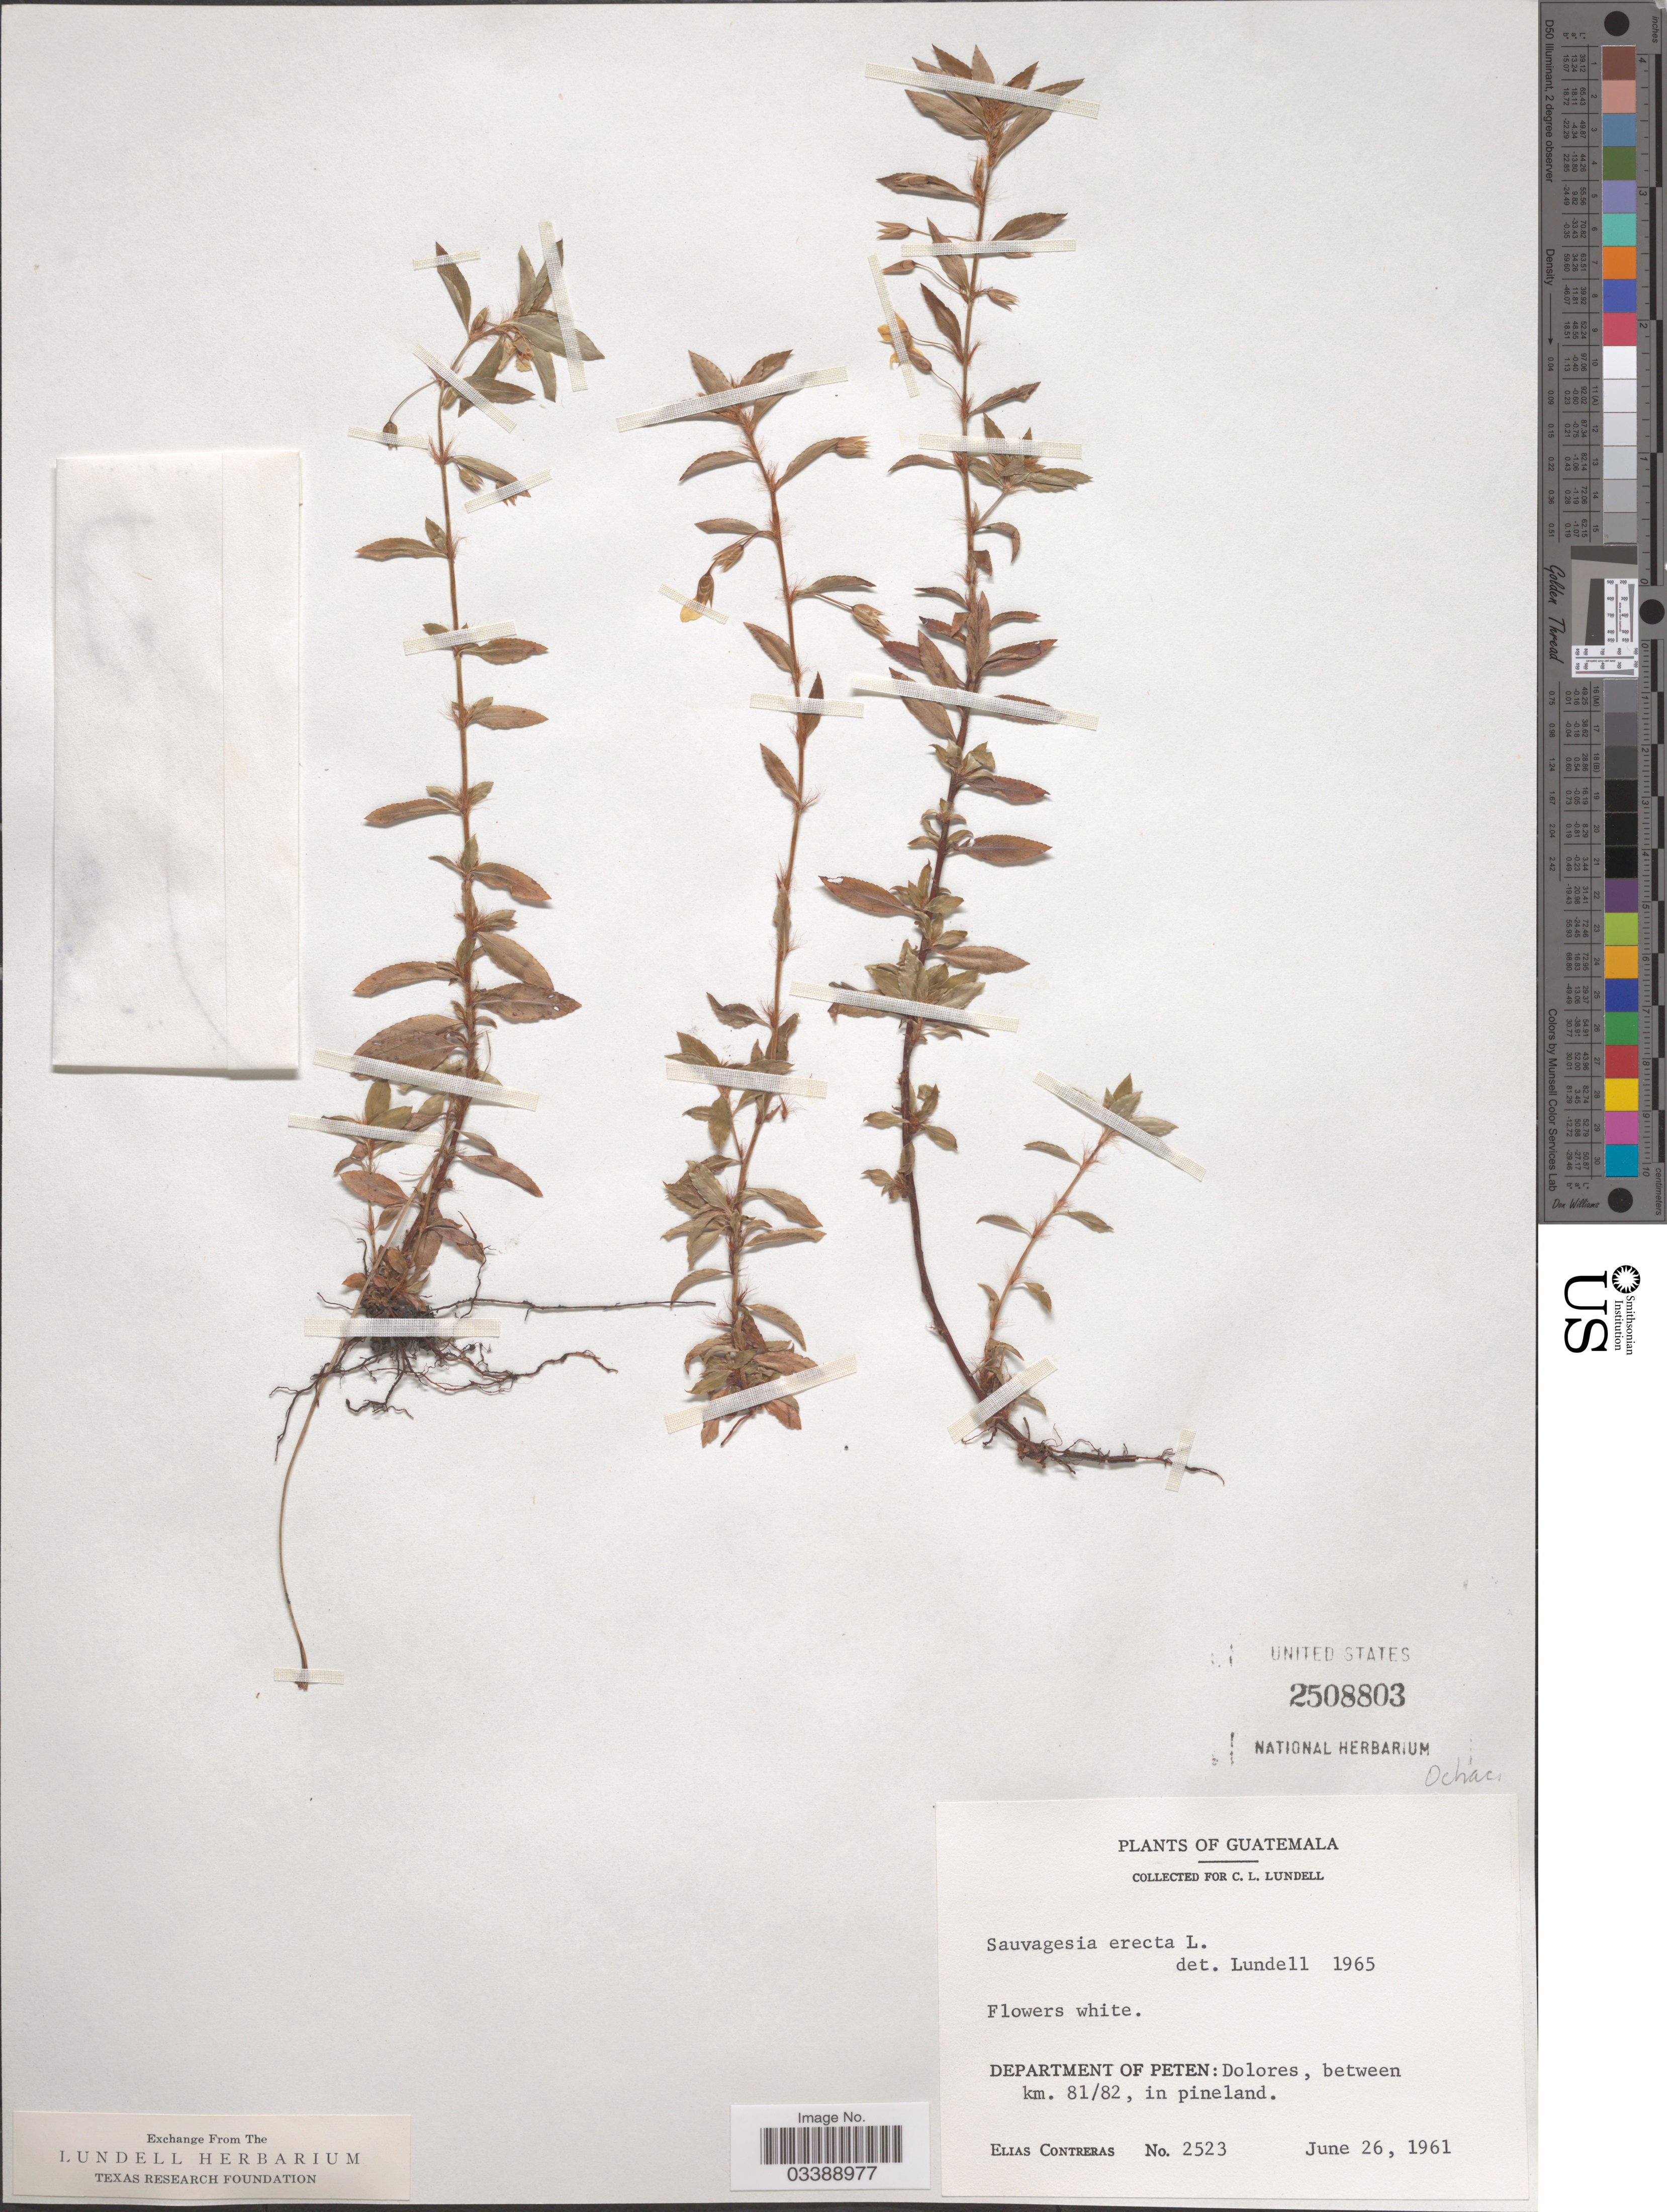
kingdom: Plantae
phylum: Tracheophyta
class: Magnoliopsida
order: Malpighiales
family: Ochnaceae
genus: Sauvagesia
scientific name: Sauvagesia erecta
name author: L.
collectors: E. Contreras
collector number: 2523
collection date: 1961-06-26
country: Guatemala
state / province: El Petén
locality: Department of Peten: Dolores, between km. 81/82.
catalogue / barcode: US 2508803